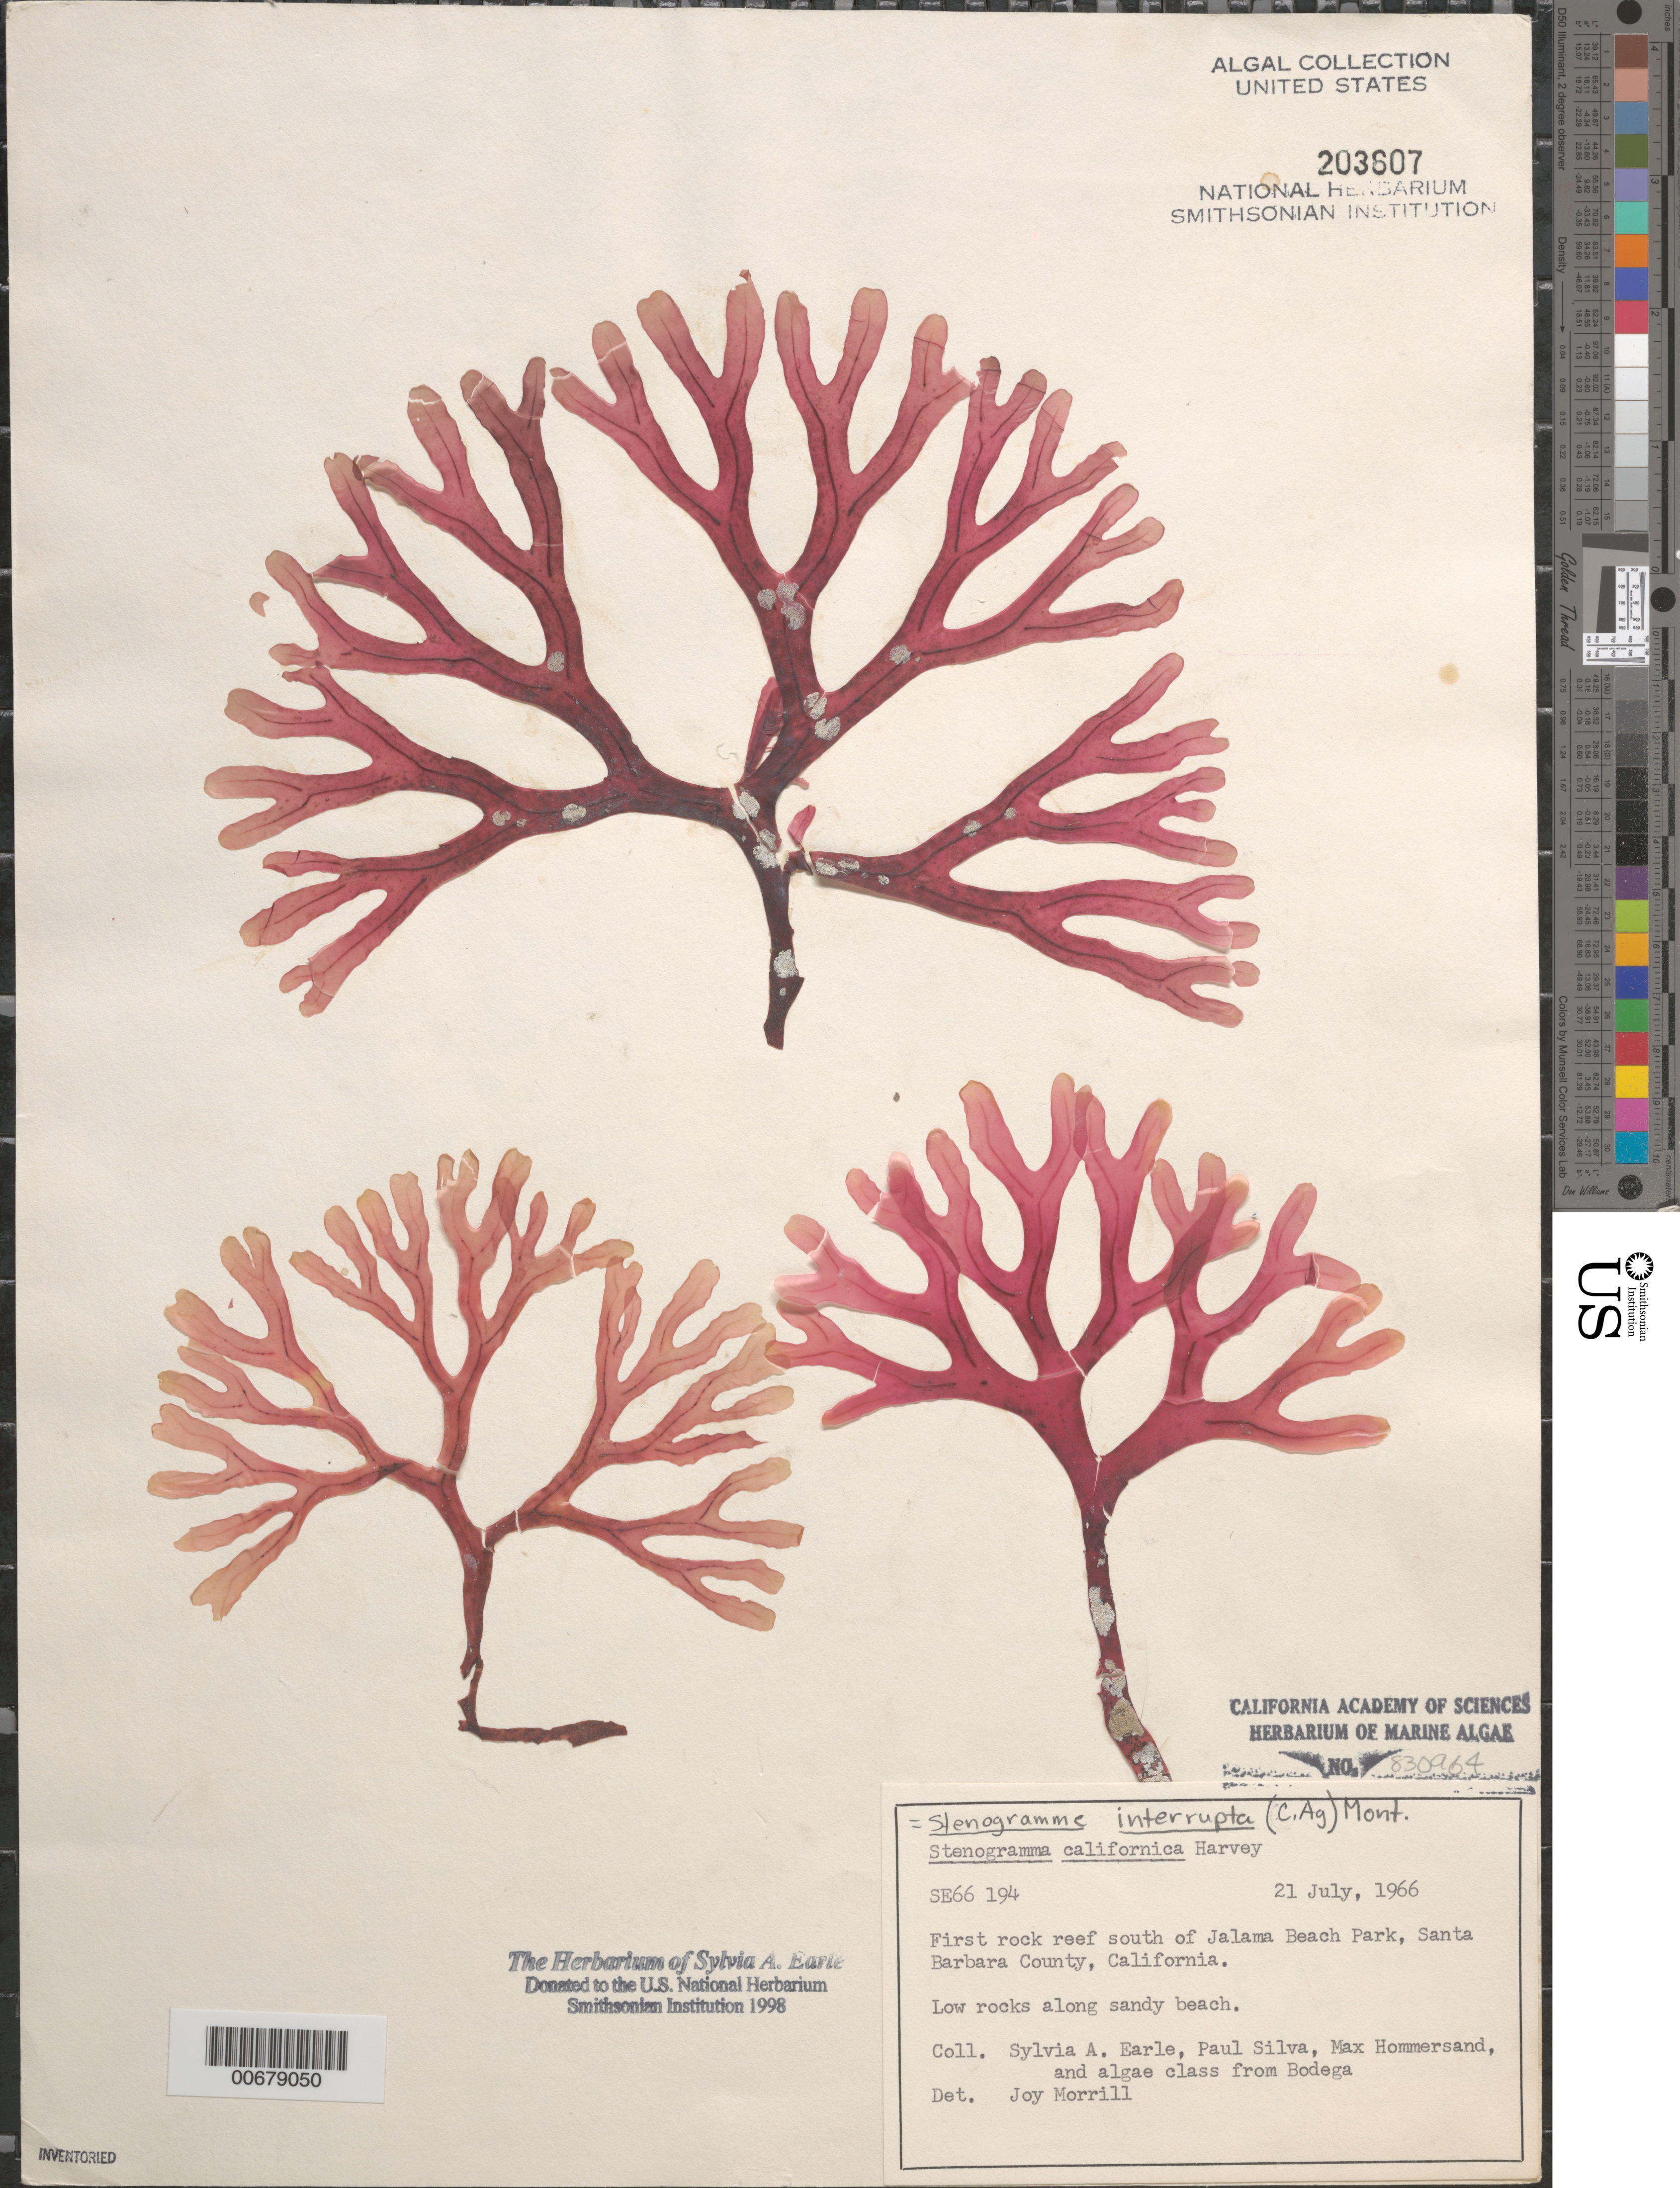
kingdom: Plantae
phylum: Rhodophyta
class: Florideophyceae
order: Gigartinales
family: Phyllophoraceae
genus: Stenogramma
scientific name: Stenogramma interruptum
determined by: Morrill, J.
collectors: S. A. Earle, P. C. Silva, M. H. Hommersand & Bodega Algae Class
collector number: SE 66194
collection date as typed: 21 Jul 1966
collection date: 1966-07-21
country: United States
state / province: California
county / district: Santa Barbara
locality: Reef south of Jalama Beach Park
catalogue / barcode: US 203607